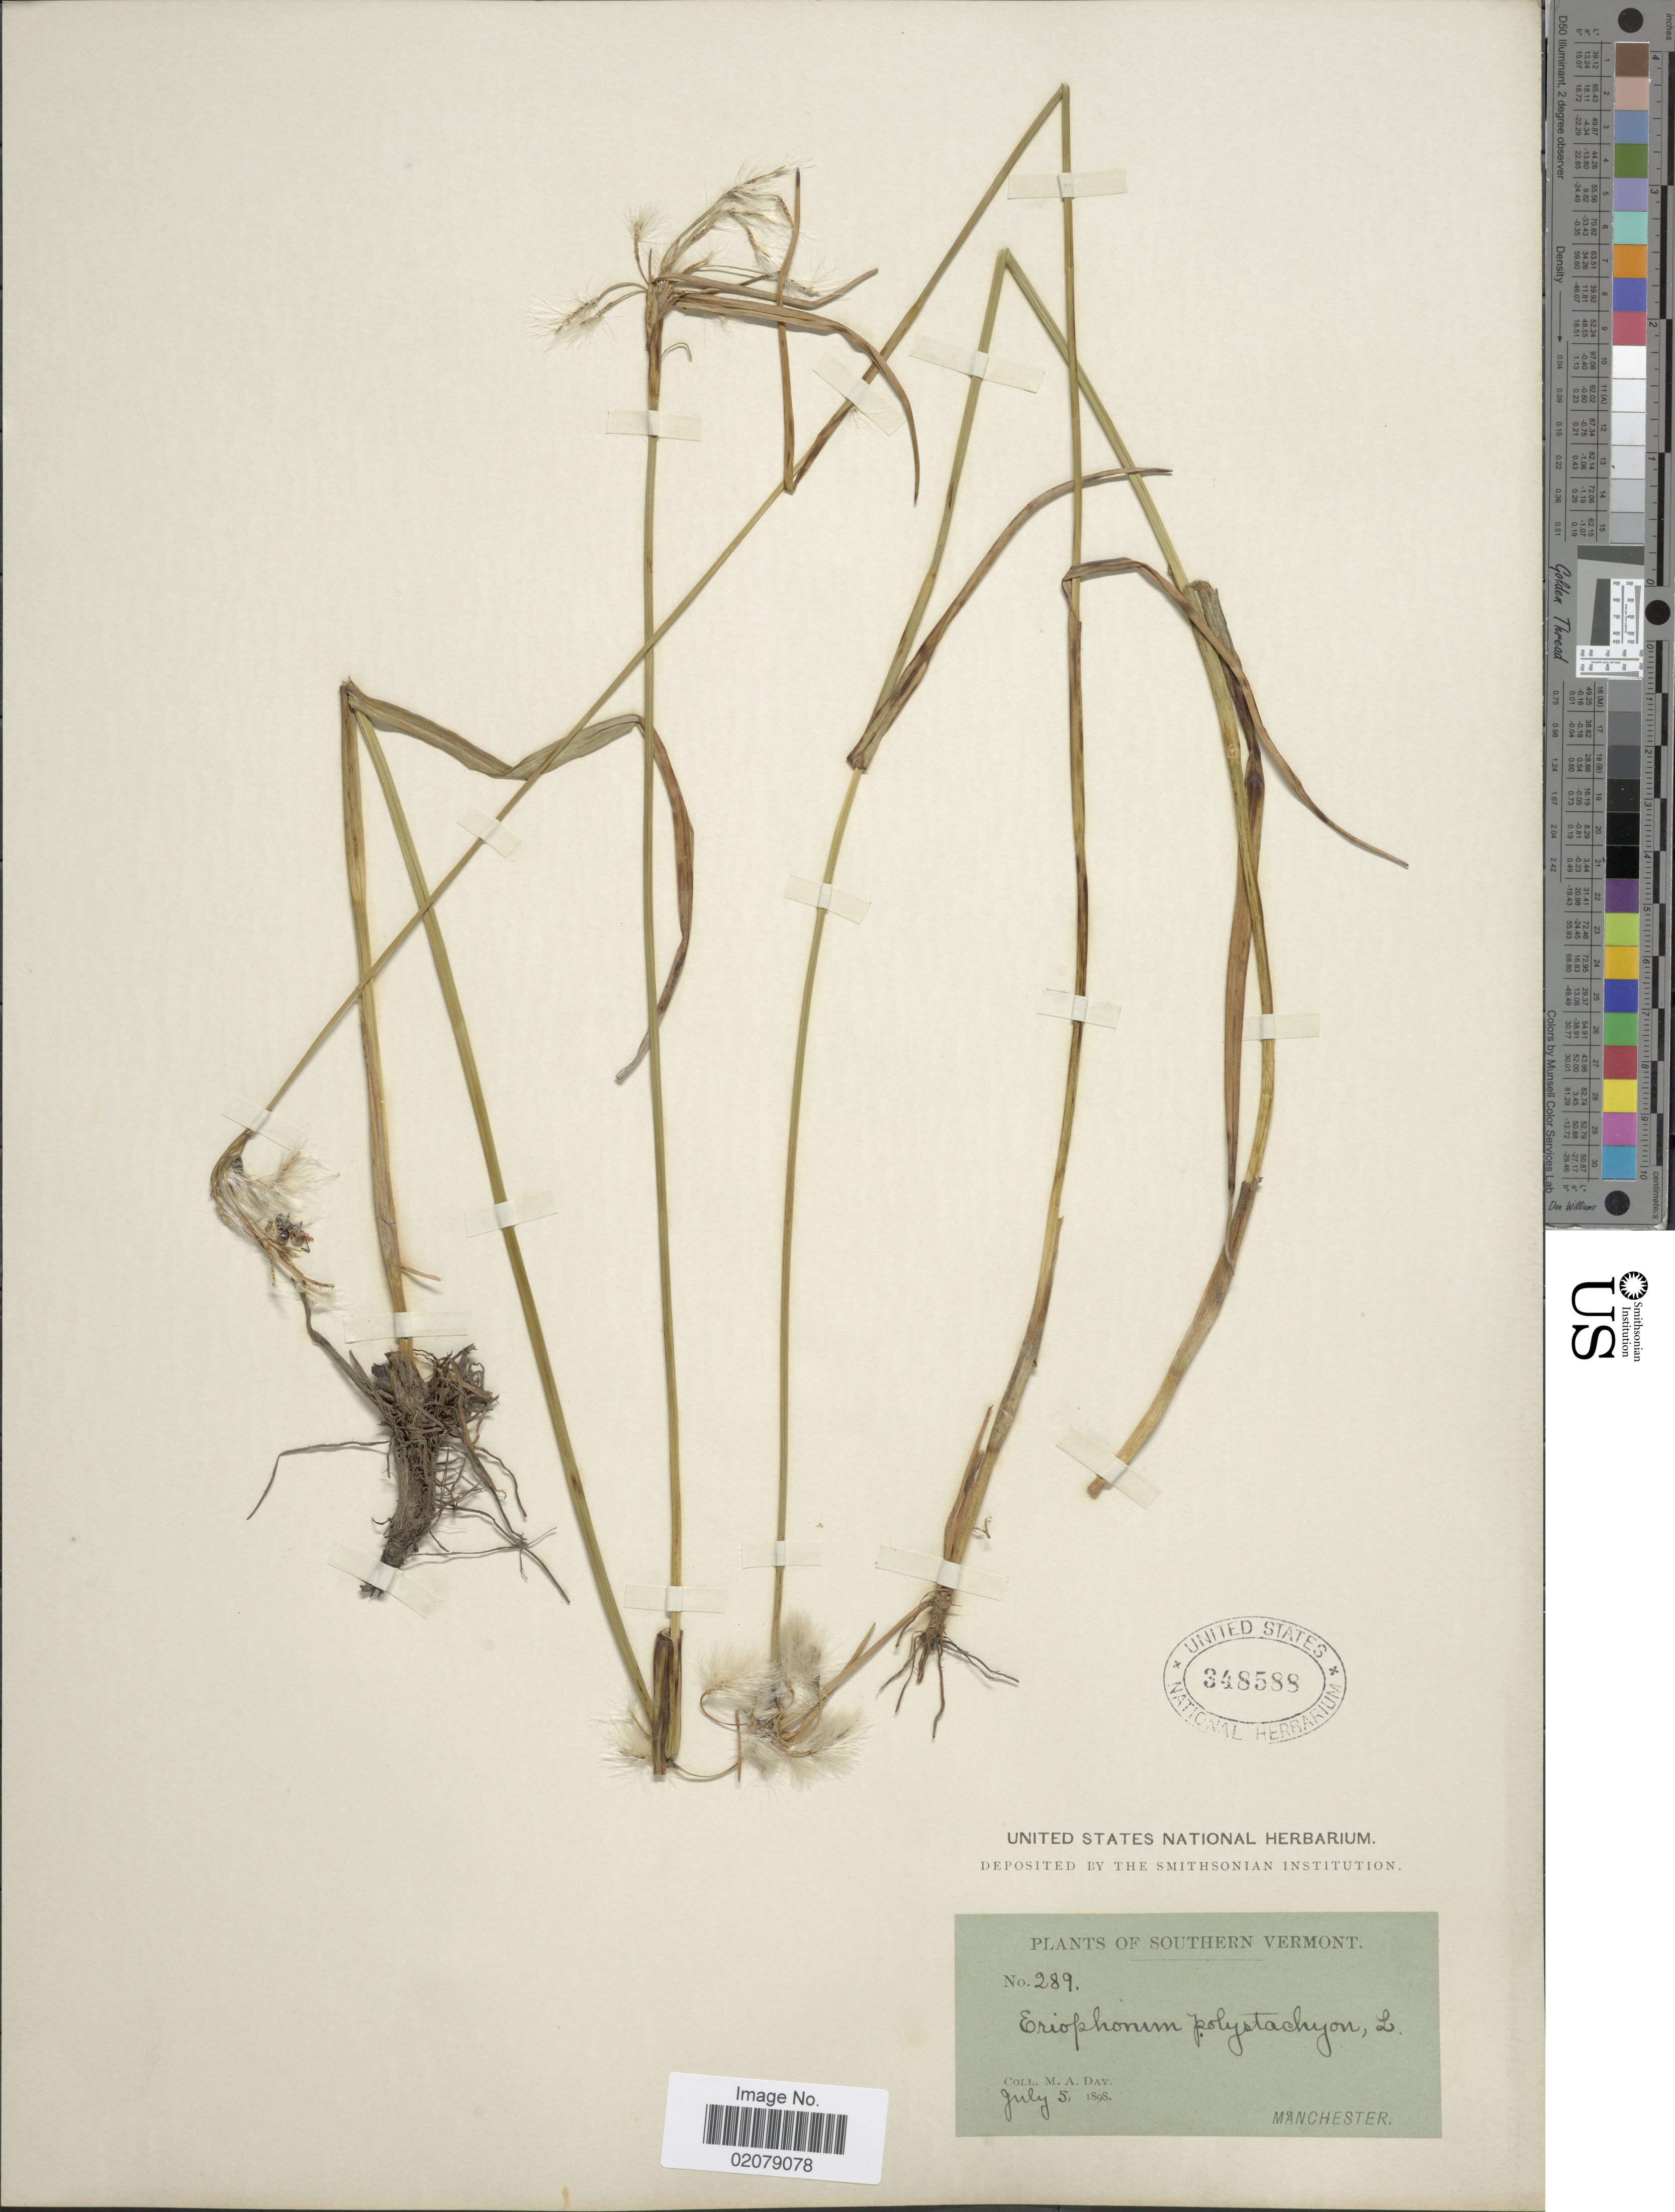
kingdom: Plantae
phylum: Tracheophyta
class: Liliopsida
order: Poales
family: Cyperaceae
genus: Eriophorum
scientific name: Eriophorum viridicarinatum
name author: (Englem.) Fernald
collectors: M. Day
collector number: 289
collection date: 1898-07-05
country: United States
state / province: Vermont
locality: Southern Vermont, Manchester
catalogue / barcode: US 348588